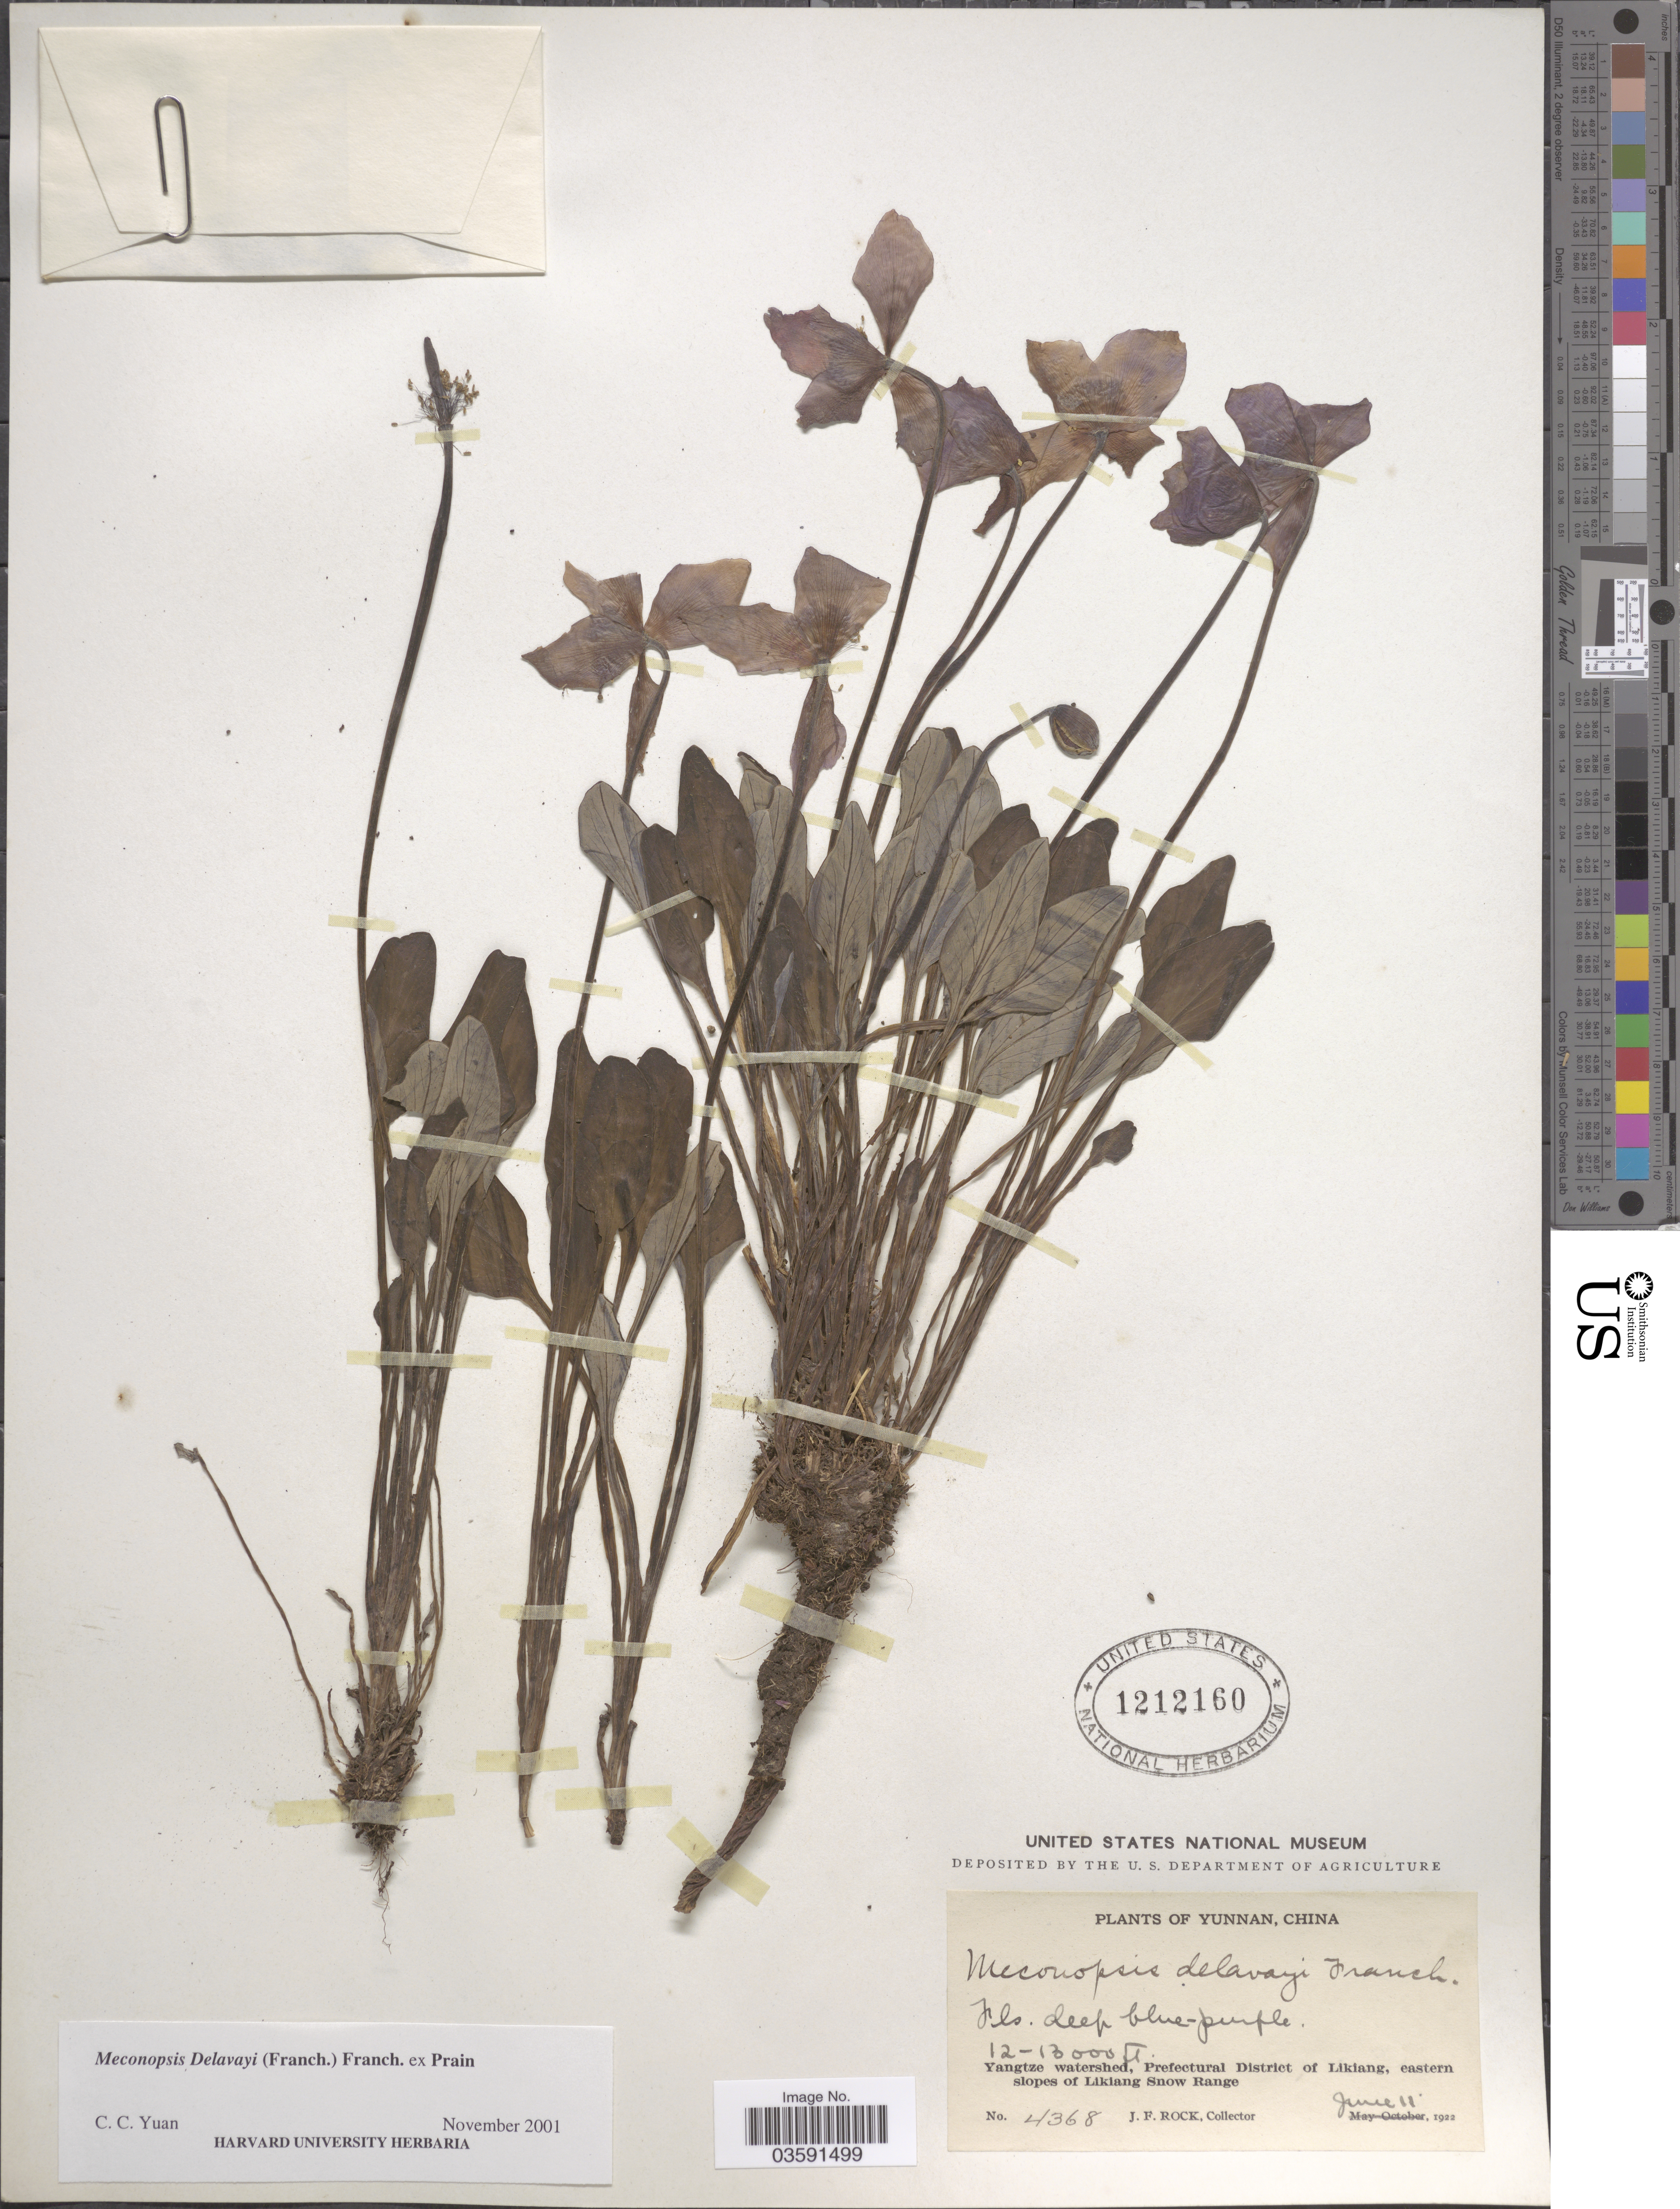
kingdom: Plantae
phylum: Tracheophyta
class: Magnoliopsida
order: Ranunculales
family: Papaveraceae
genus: Meconopsis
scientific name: Meconopsis delavayi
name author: (Franch.) Franch. ex Prain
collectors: J. Rock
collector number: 4368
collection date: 1922-06-11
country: China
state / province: Yunnan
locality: Yangtze watershed, Prefectural District of Likiang, eastern slopes of Likiang Snow Range.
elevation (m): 3658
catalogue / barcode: US 1212160